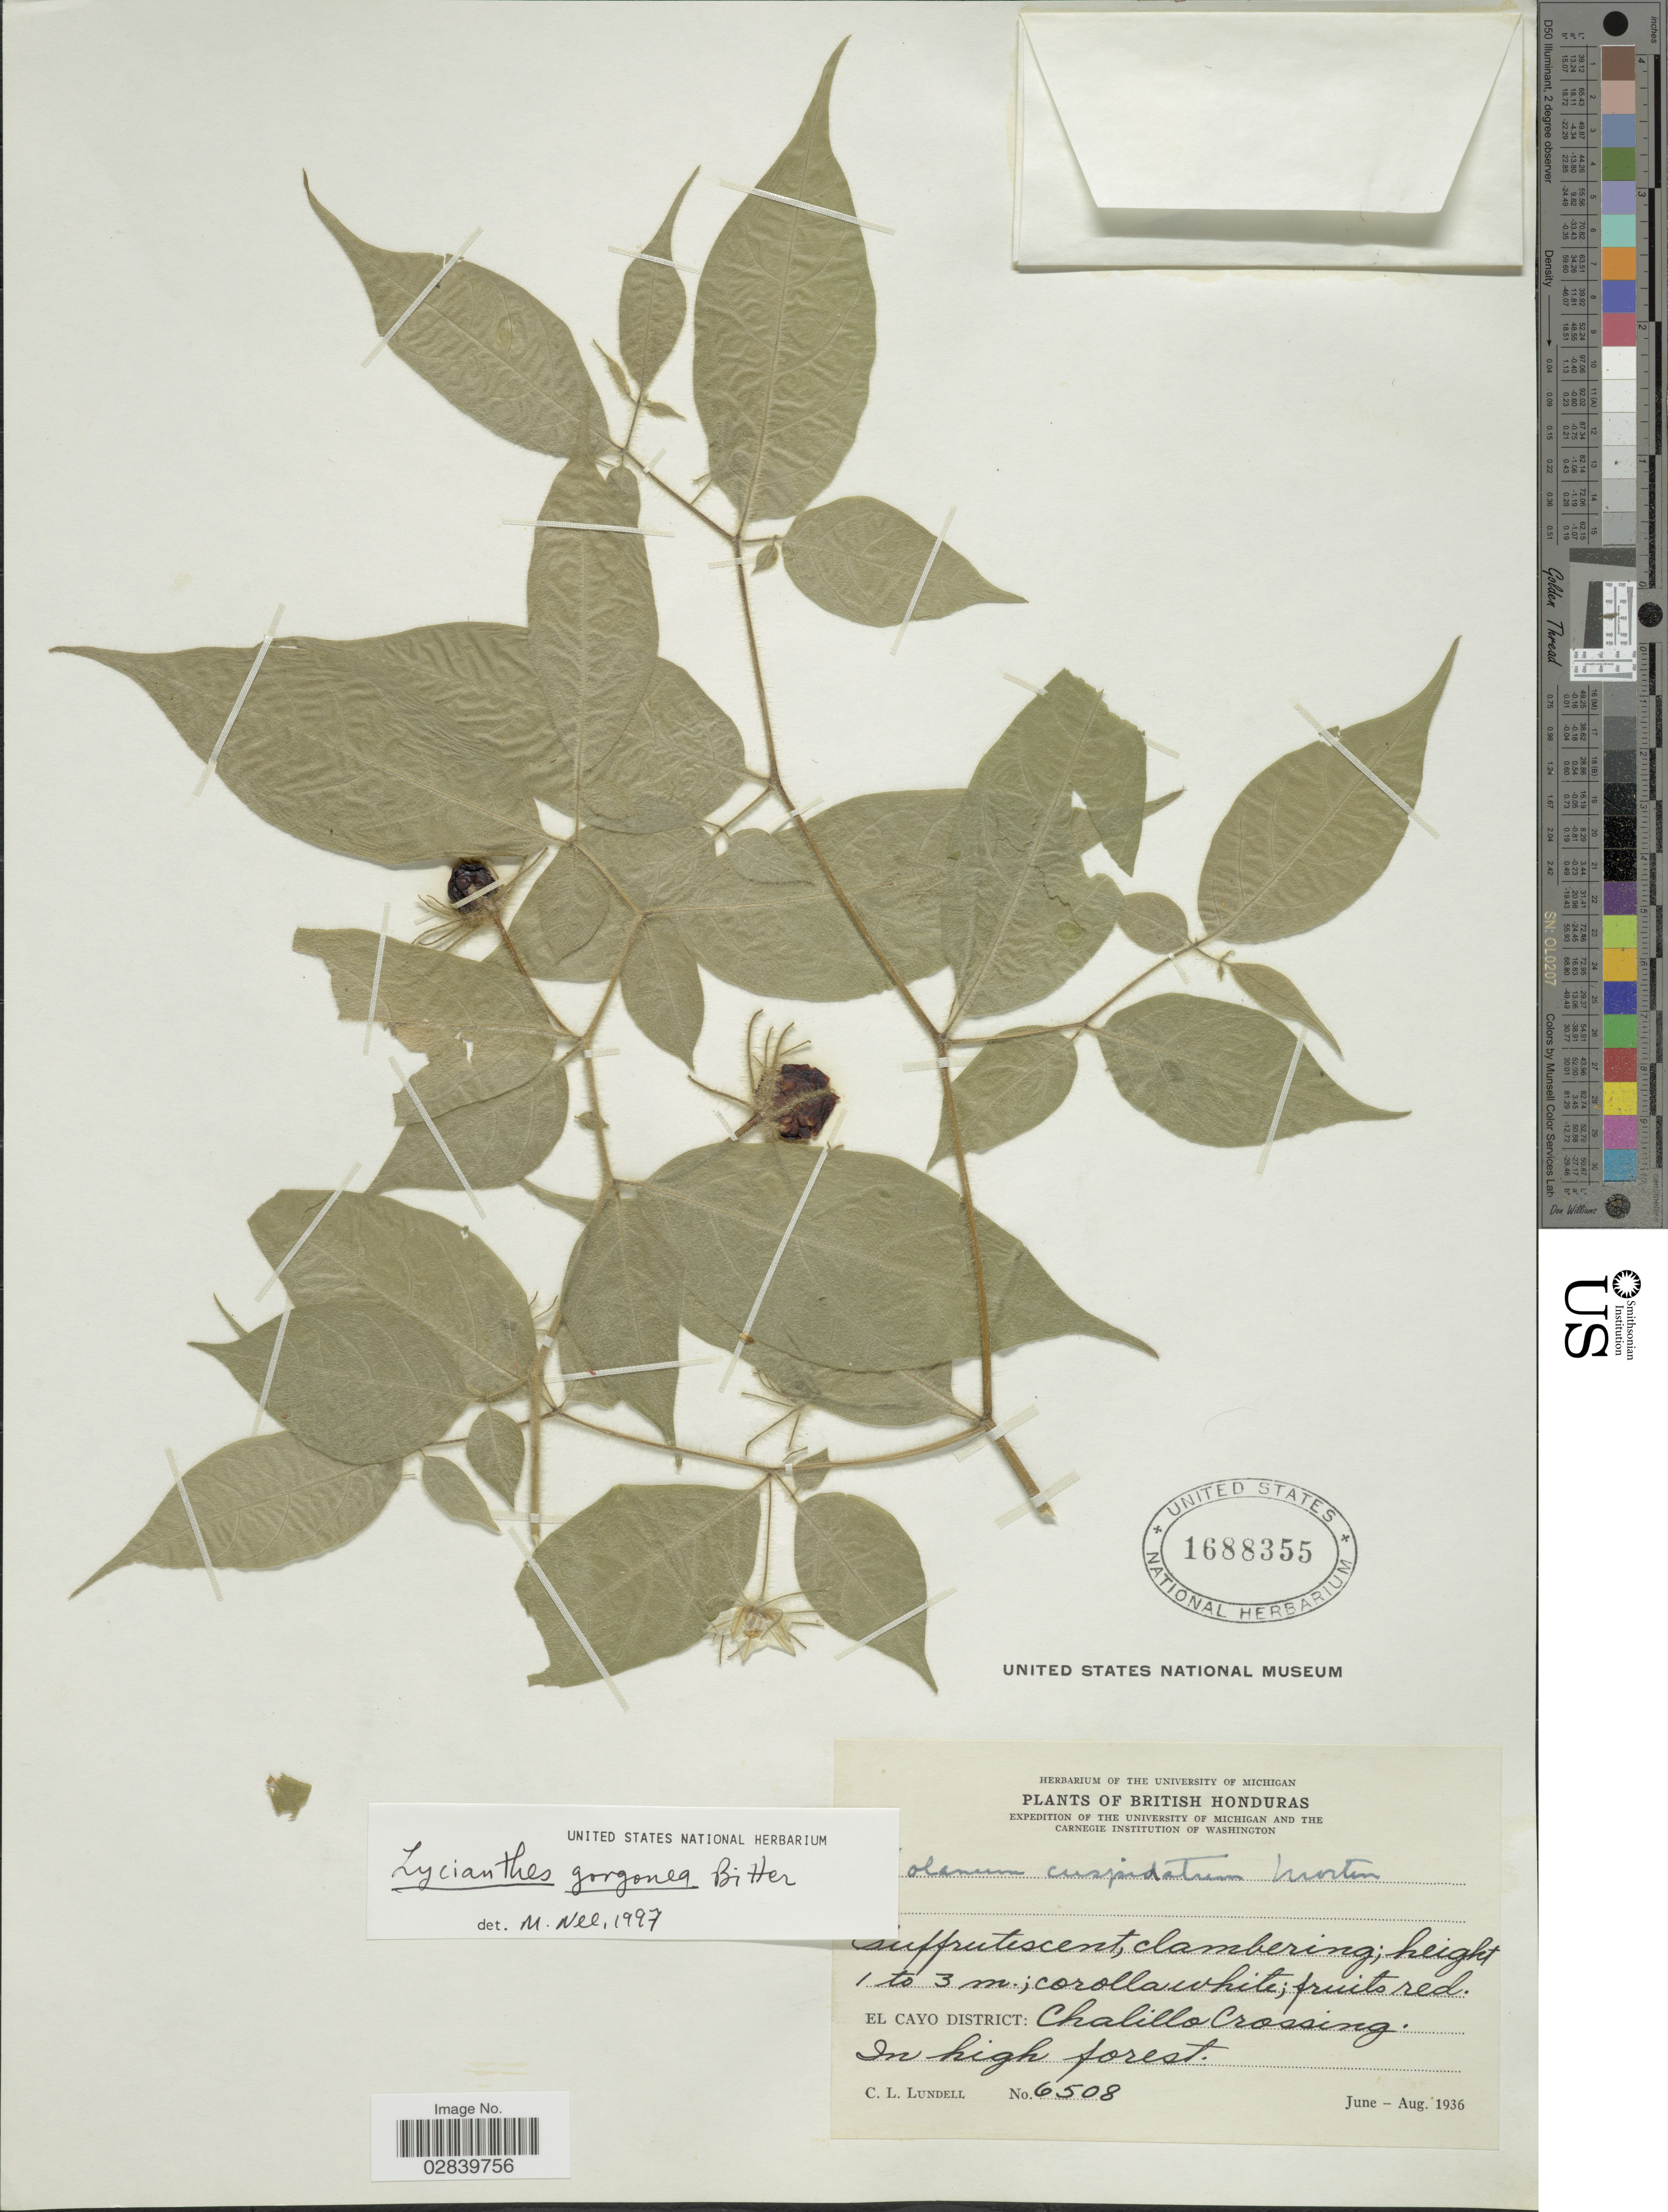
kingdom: Plantae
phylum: Tracheophyta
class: Magnoliopsida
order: Solanales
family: Solanaceae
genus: Lycianthes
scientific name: Lycianthes gorgonea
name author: Bitter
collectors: C. L. Lundell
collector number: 6508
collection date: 1936-06/1936-08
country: Belize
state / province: Cayo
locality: British Honduras. El Cayo District: Chalillo Crossing.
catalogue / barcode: US 1688355